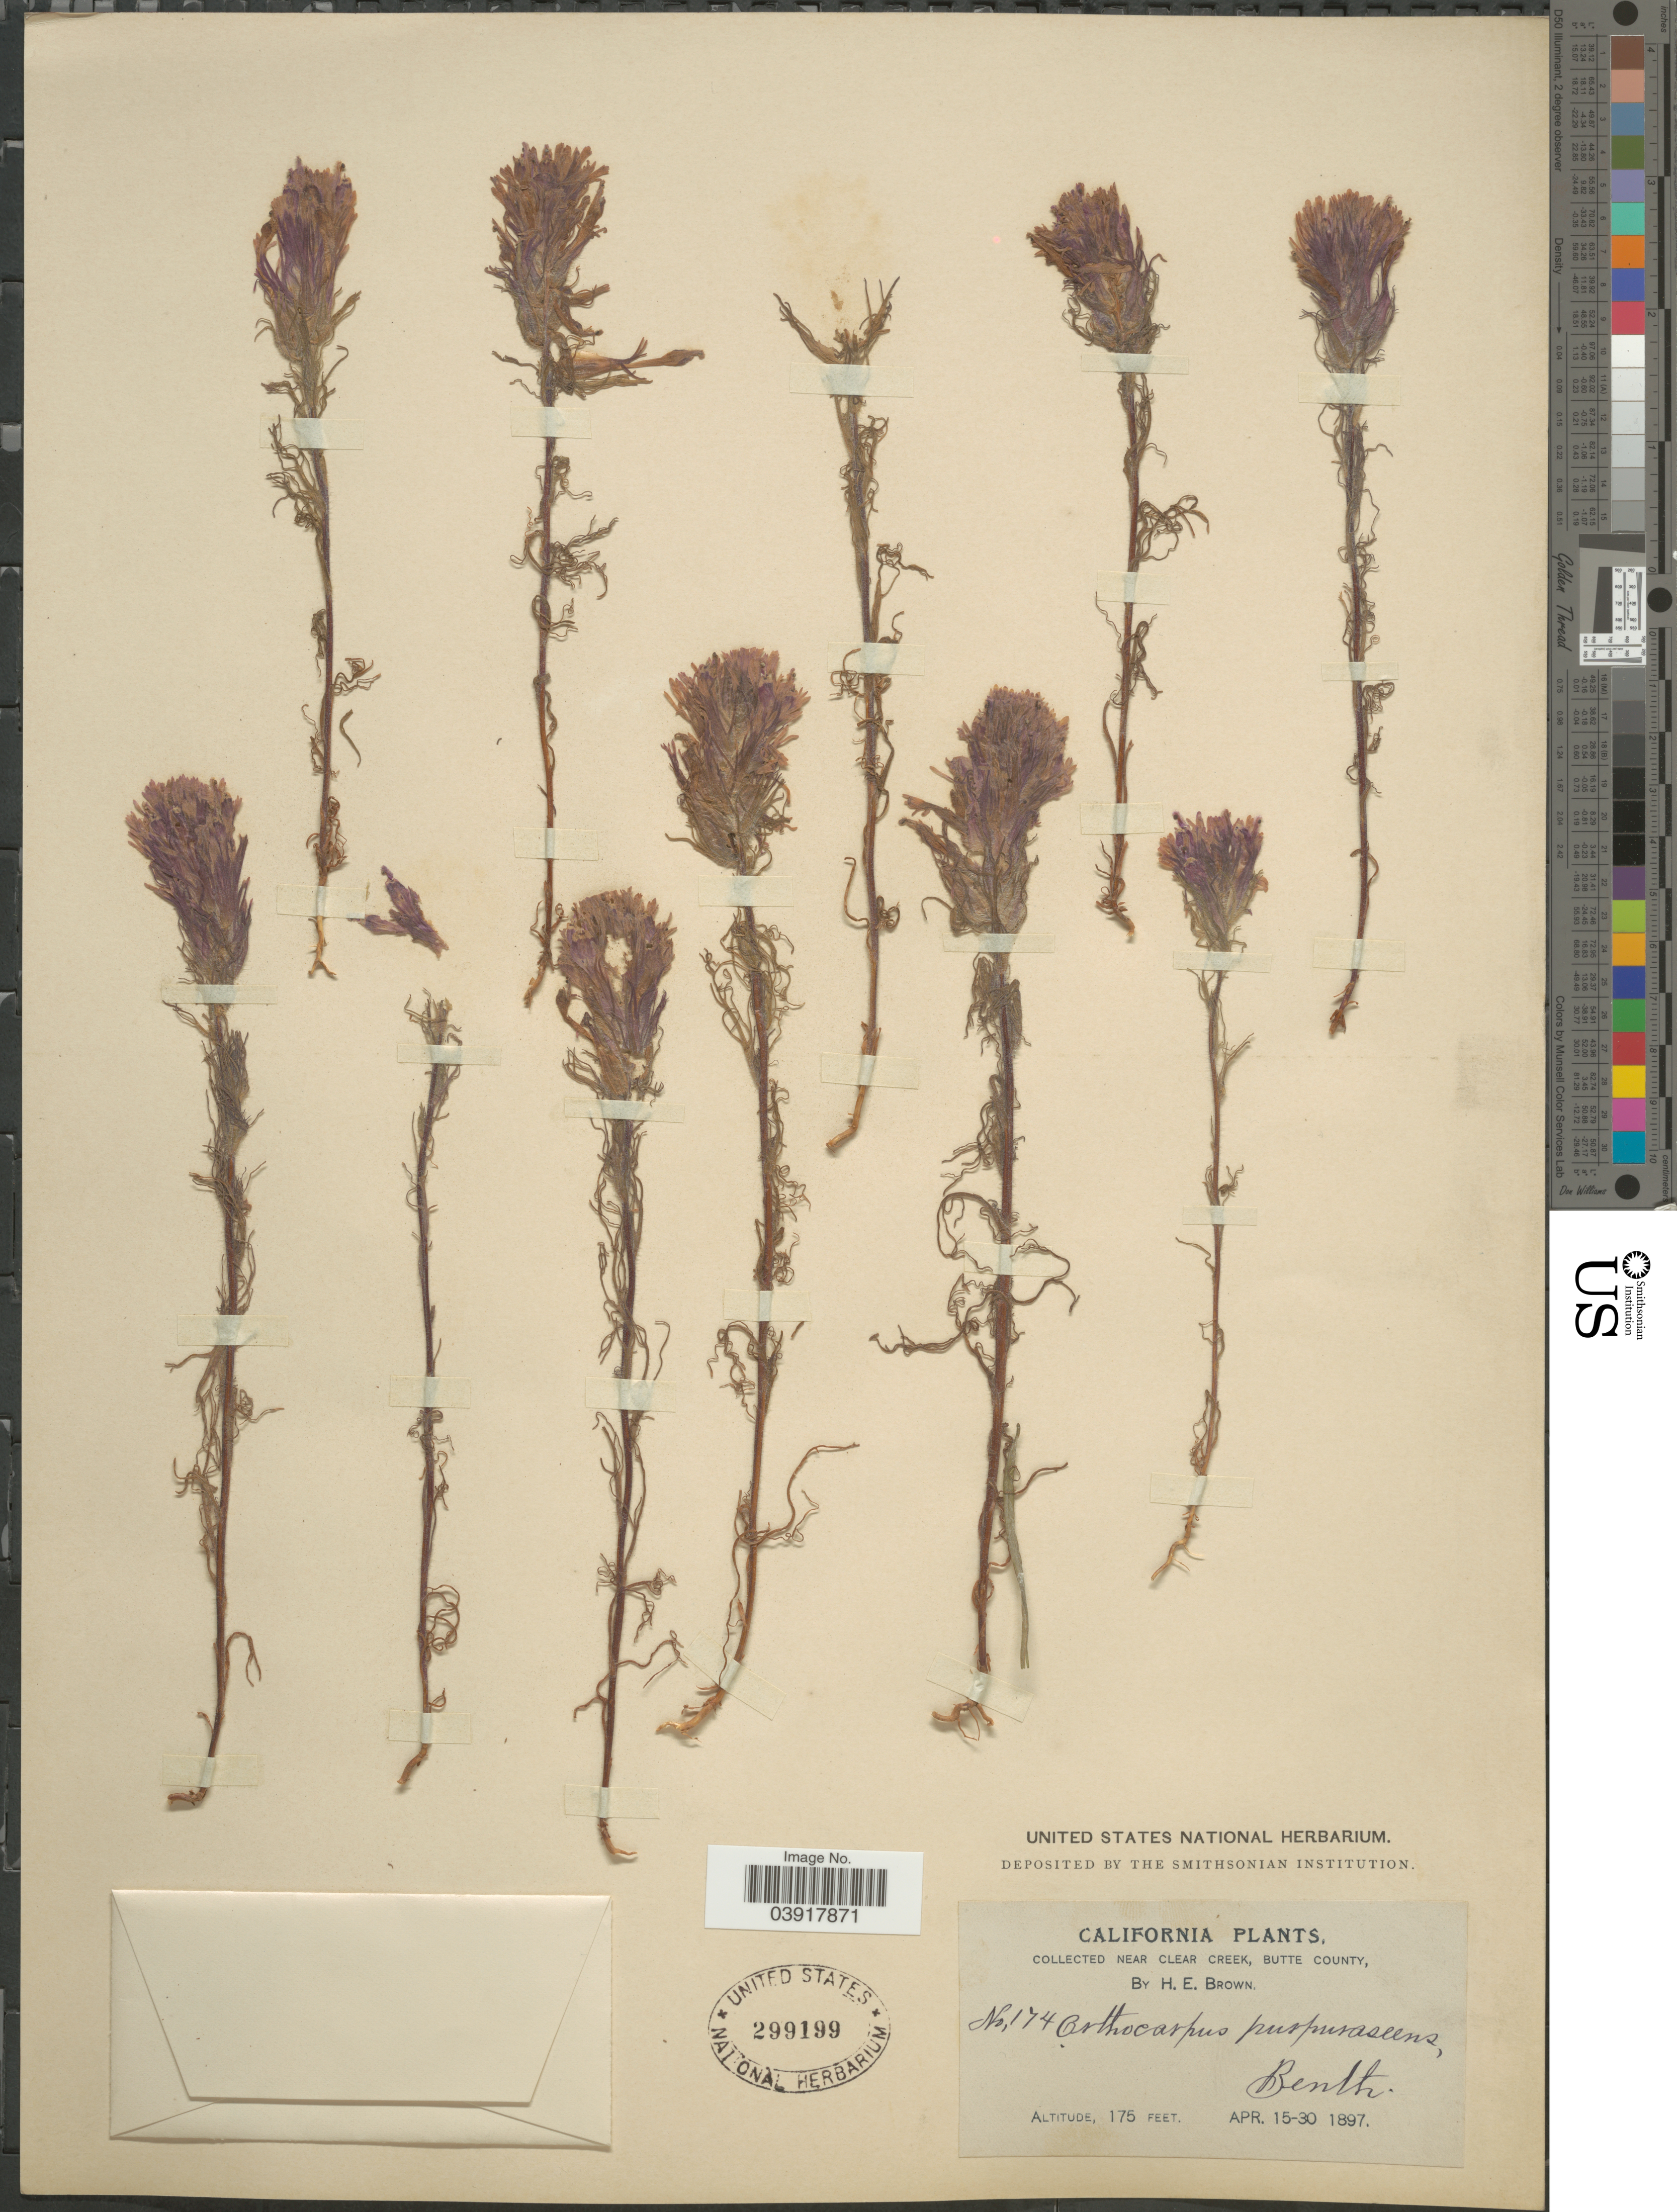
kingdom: Plantae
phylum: Tracheophyta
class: Magnoliopsida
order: Lamiales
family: Orobanchaceae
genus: Orthocarpus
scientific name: Orthocarpus purpurascens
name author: Benth.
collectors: H. E. Brown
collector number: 174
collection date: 1897-04-15/1897-04-30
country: United States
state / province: California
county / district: Butte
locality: Near Clear Creek, Butte County.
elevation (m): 53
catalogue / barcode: US 299199